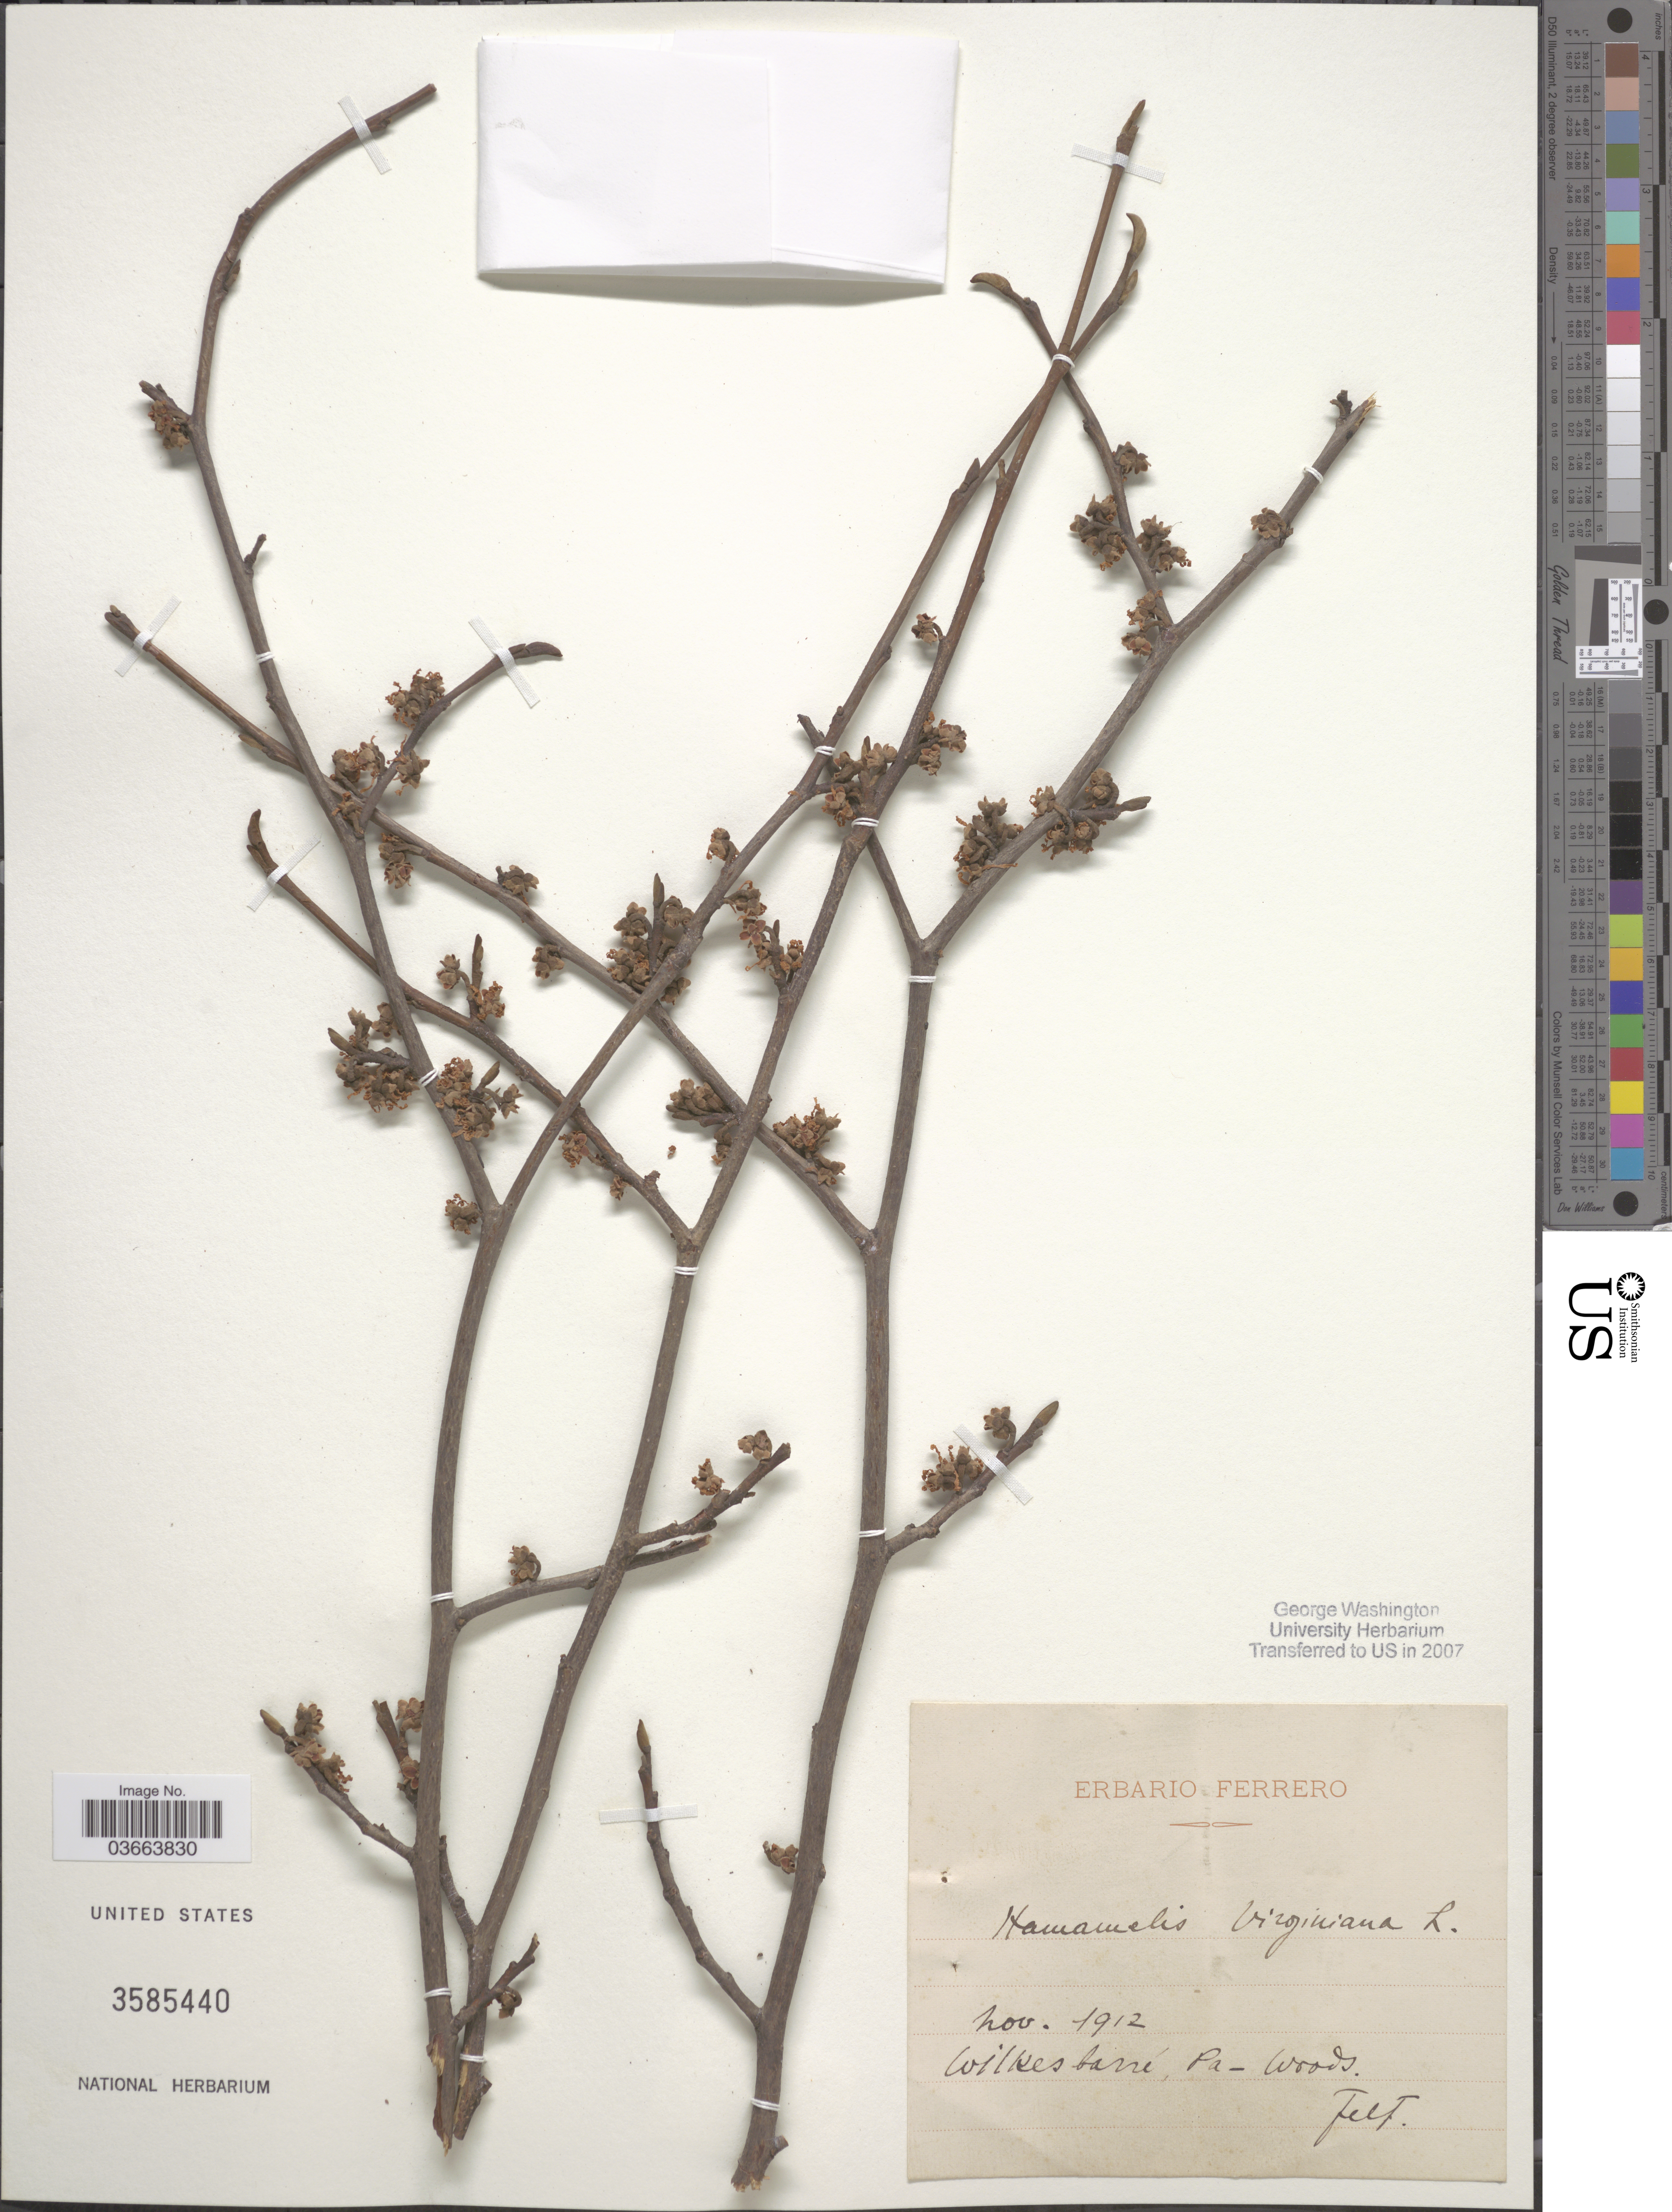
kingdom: Plantae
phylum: Tracheophyta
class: Magnoliopsida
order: Saxifragales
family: Hamamelidaceae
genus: Hamamelis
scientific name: Hamamelis virginiana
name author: L.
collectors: F. Ferrero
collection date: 1912-11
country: United States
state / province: Pennsylvania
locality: Wilkes barre.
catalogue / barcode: US 3585440